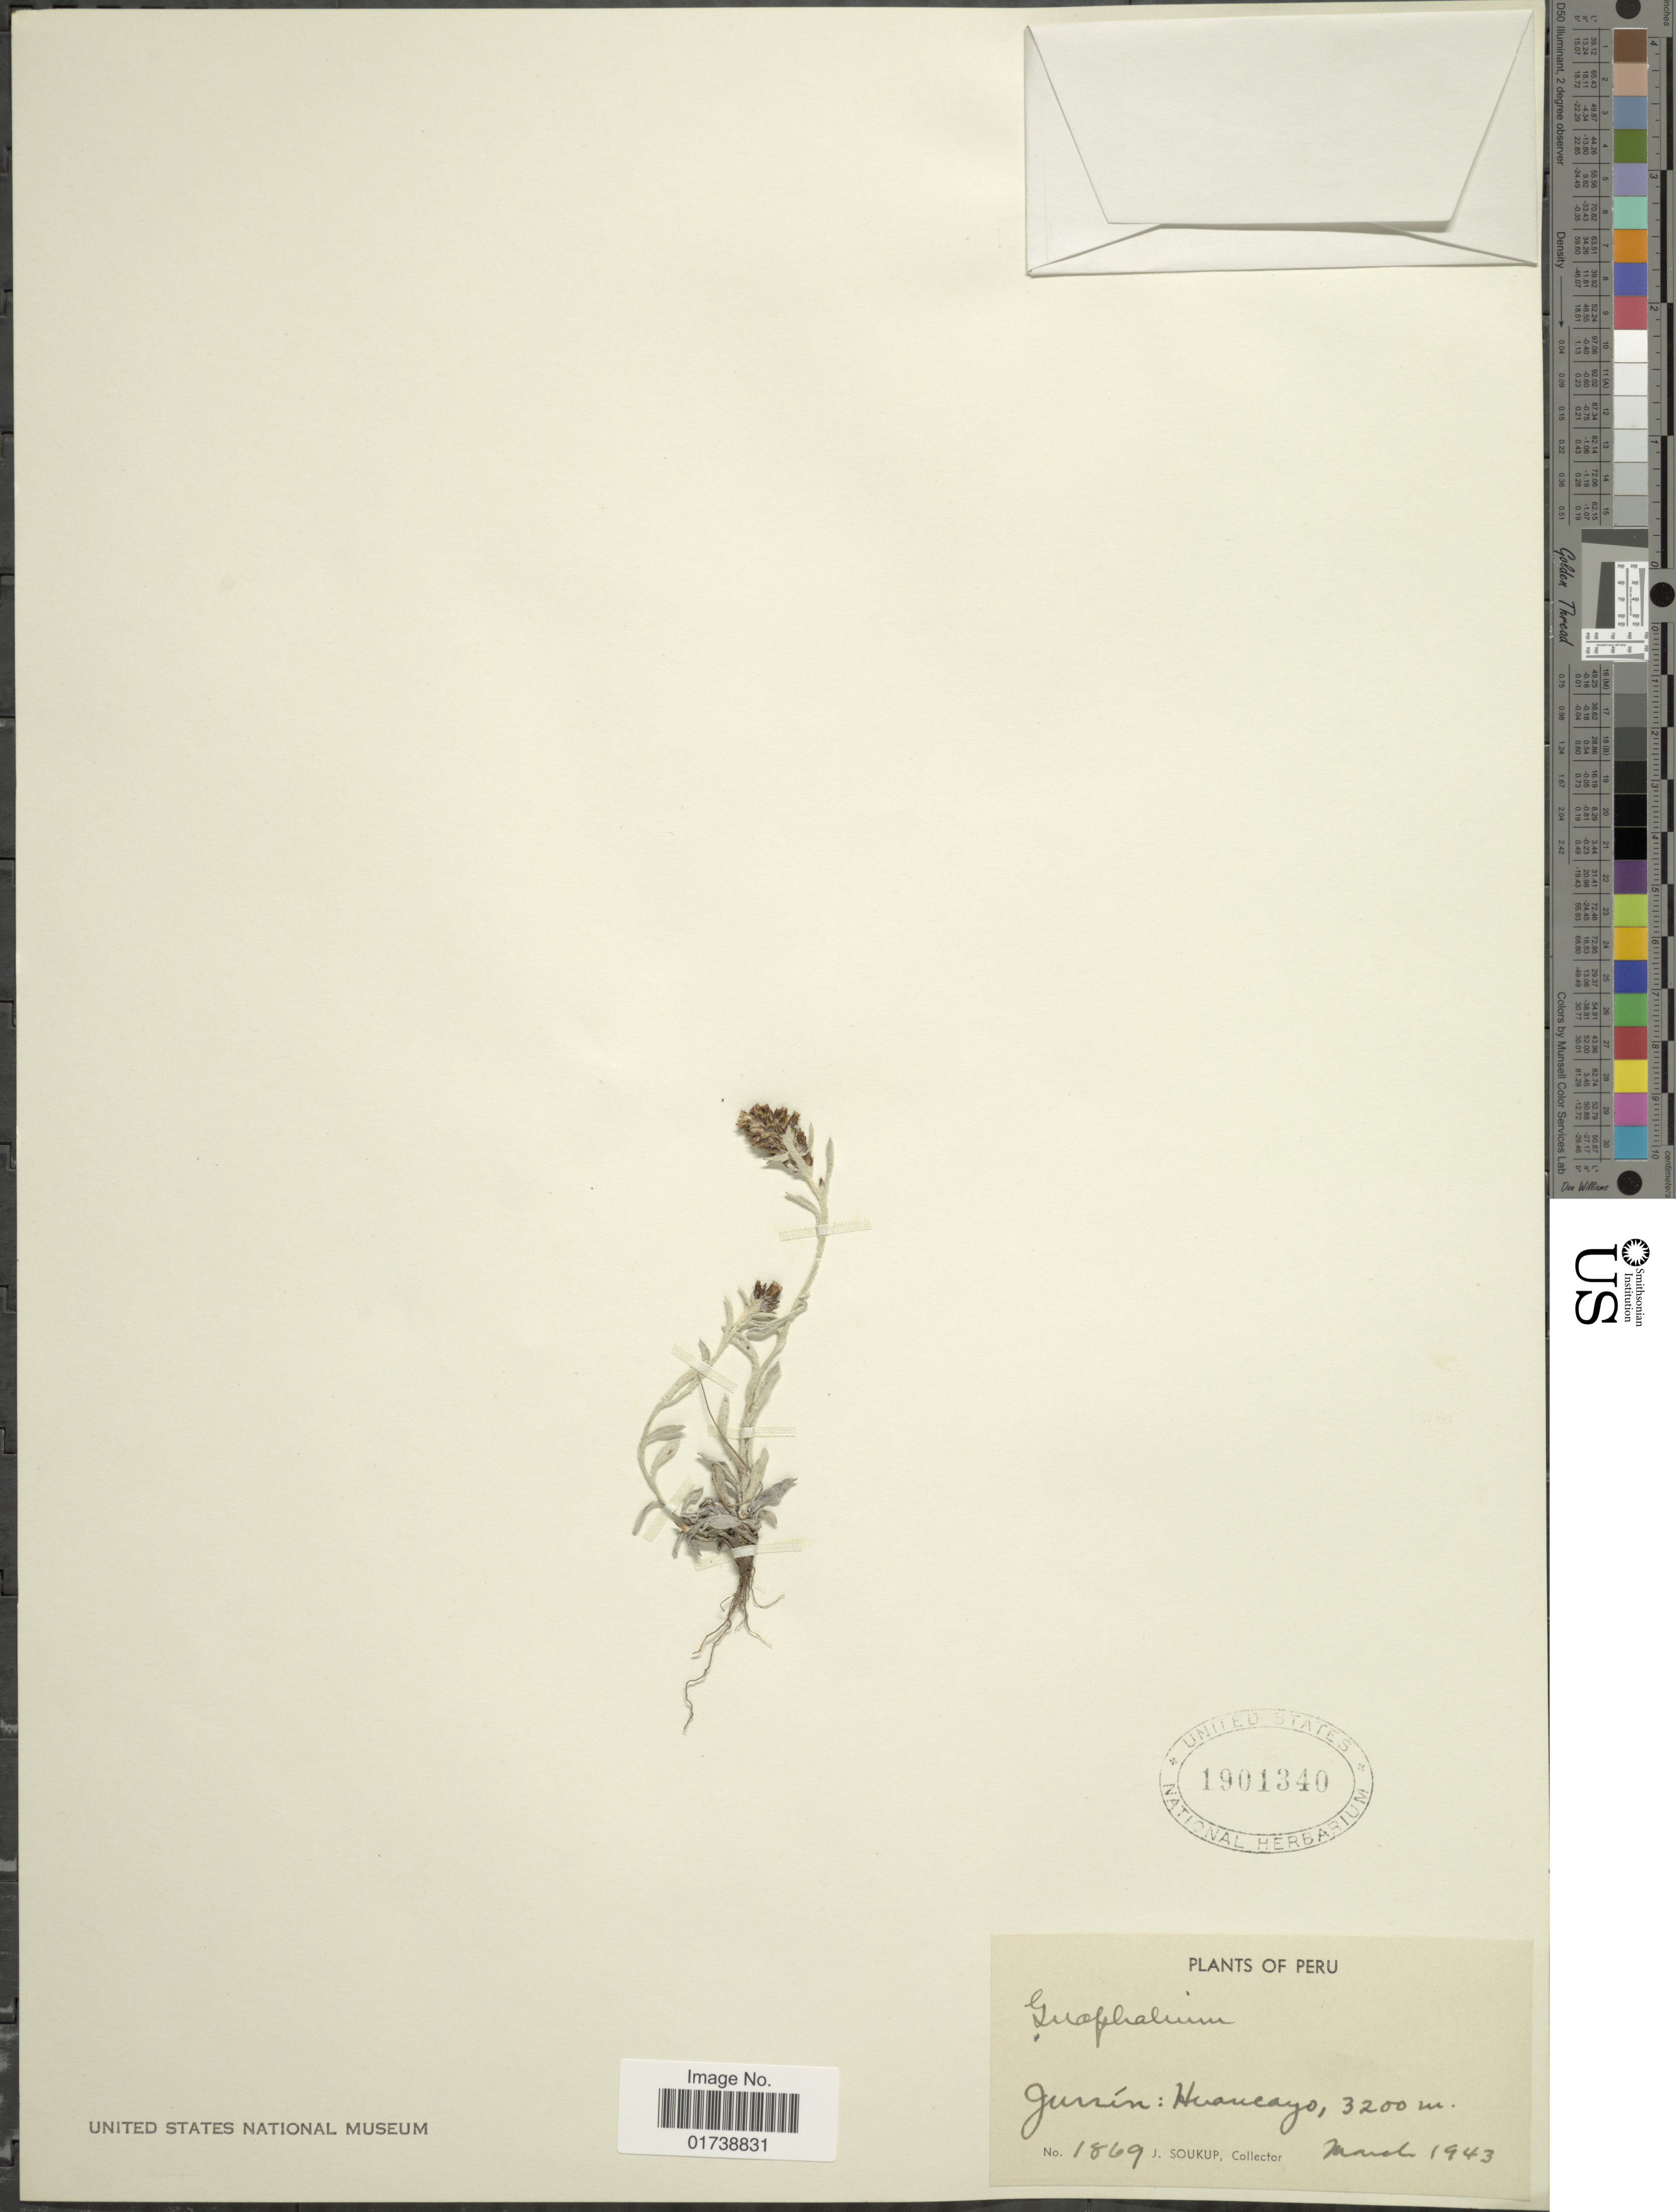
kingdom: Plantae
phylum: Tracheophyta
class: Magnoliopsida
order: Asterales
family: Asteraceae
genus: Gamochaeta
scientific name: Gamochaeta sp.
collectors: J. Soukup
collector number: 1869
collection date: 1943-03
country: Peru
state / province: Junín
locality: Huaucayo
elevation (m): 3200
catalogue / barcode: US 1901340